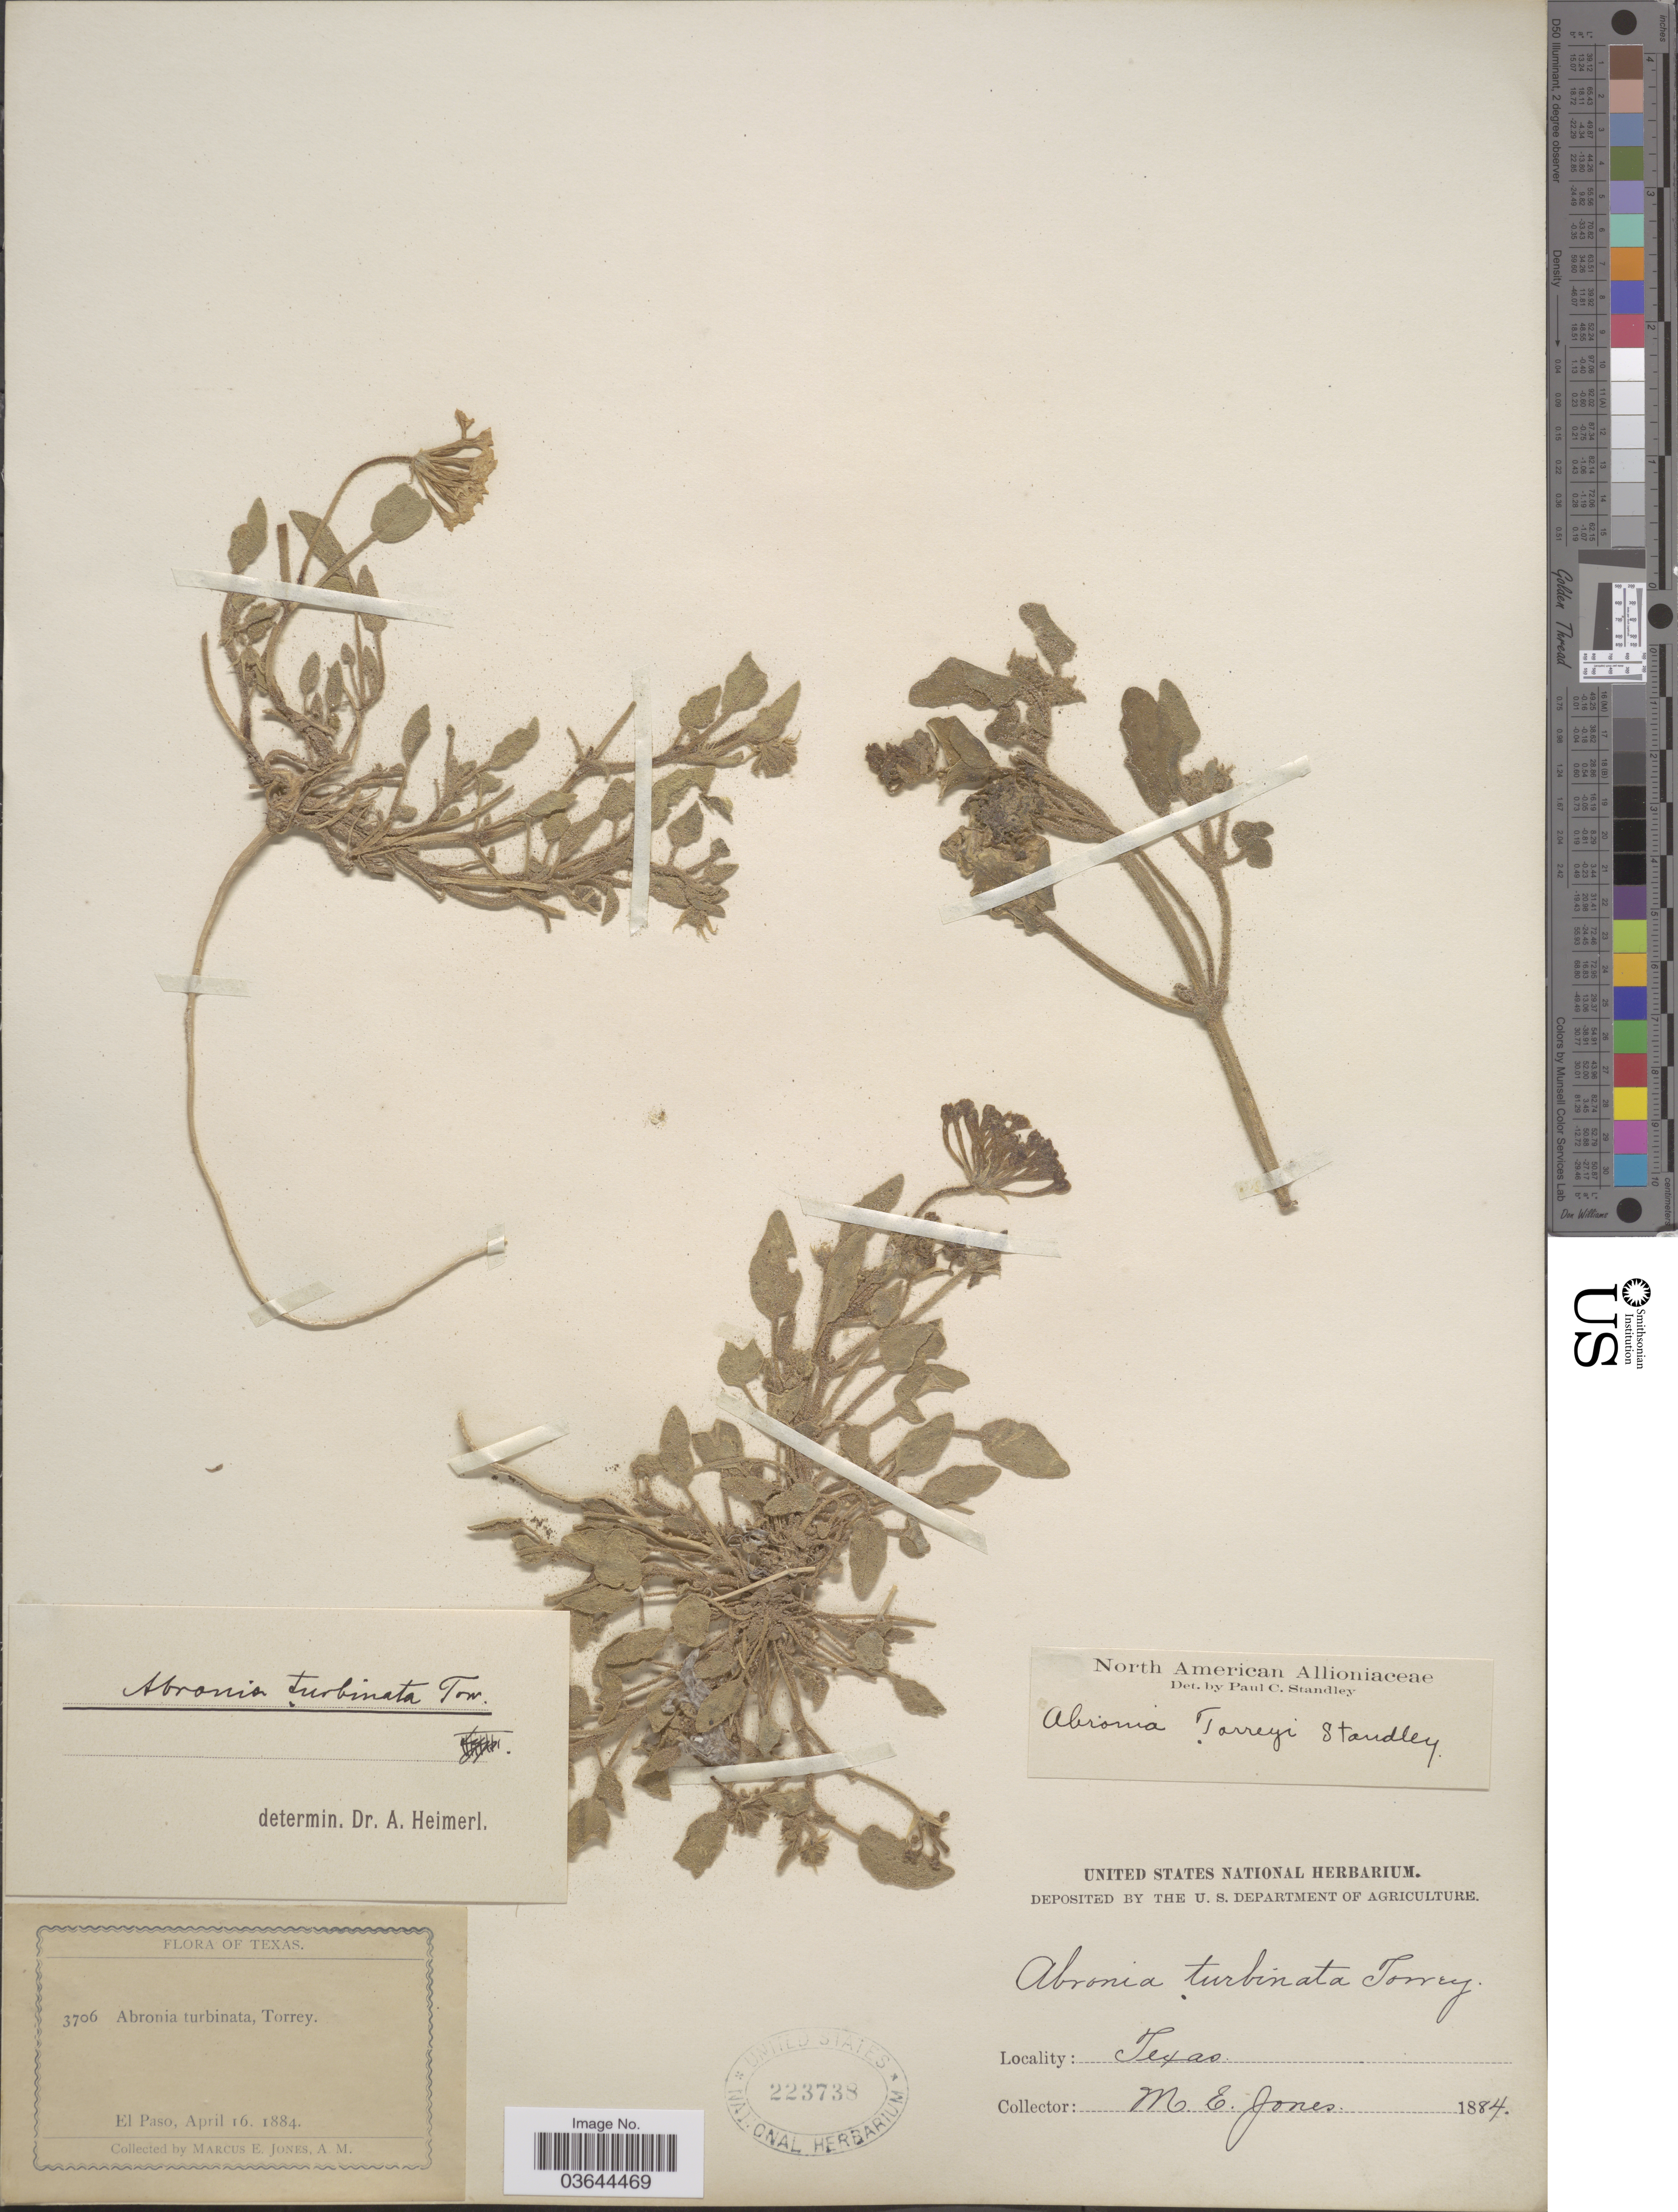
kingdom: Plantae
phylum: Tracheophyta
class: Magnoliopsida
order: Caryophyllales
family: Nyctaginaceae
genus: Abronia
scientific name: Abronia angustifolia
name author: Greene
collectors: M. E. Jones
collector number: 3706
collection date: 1884-04-16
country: United States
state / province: Texas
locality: El Paso.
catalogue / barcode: US 223738